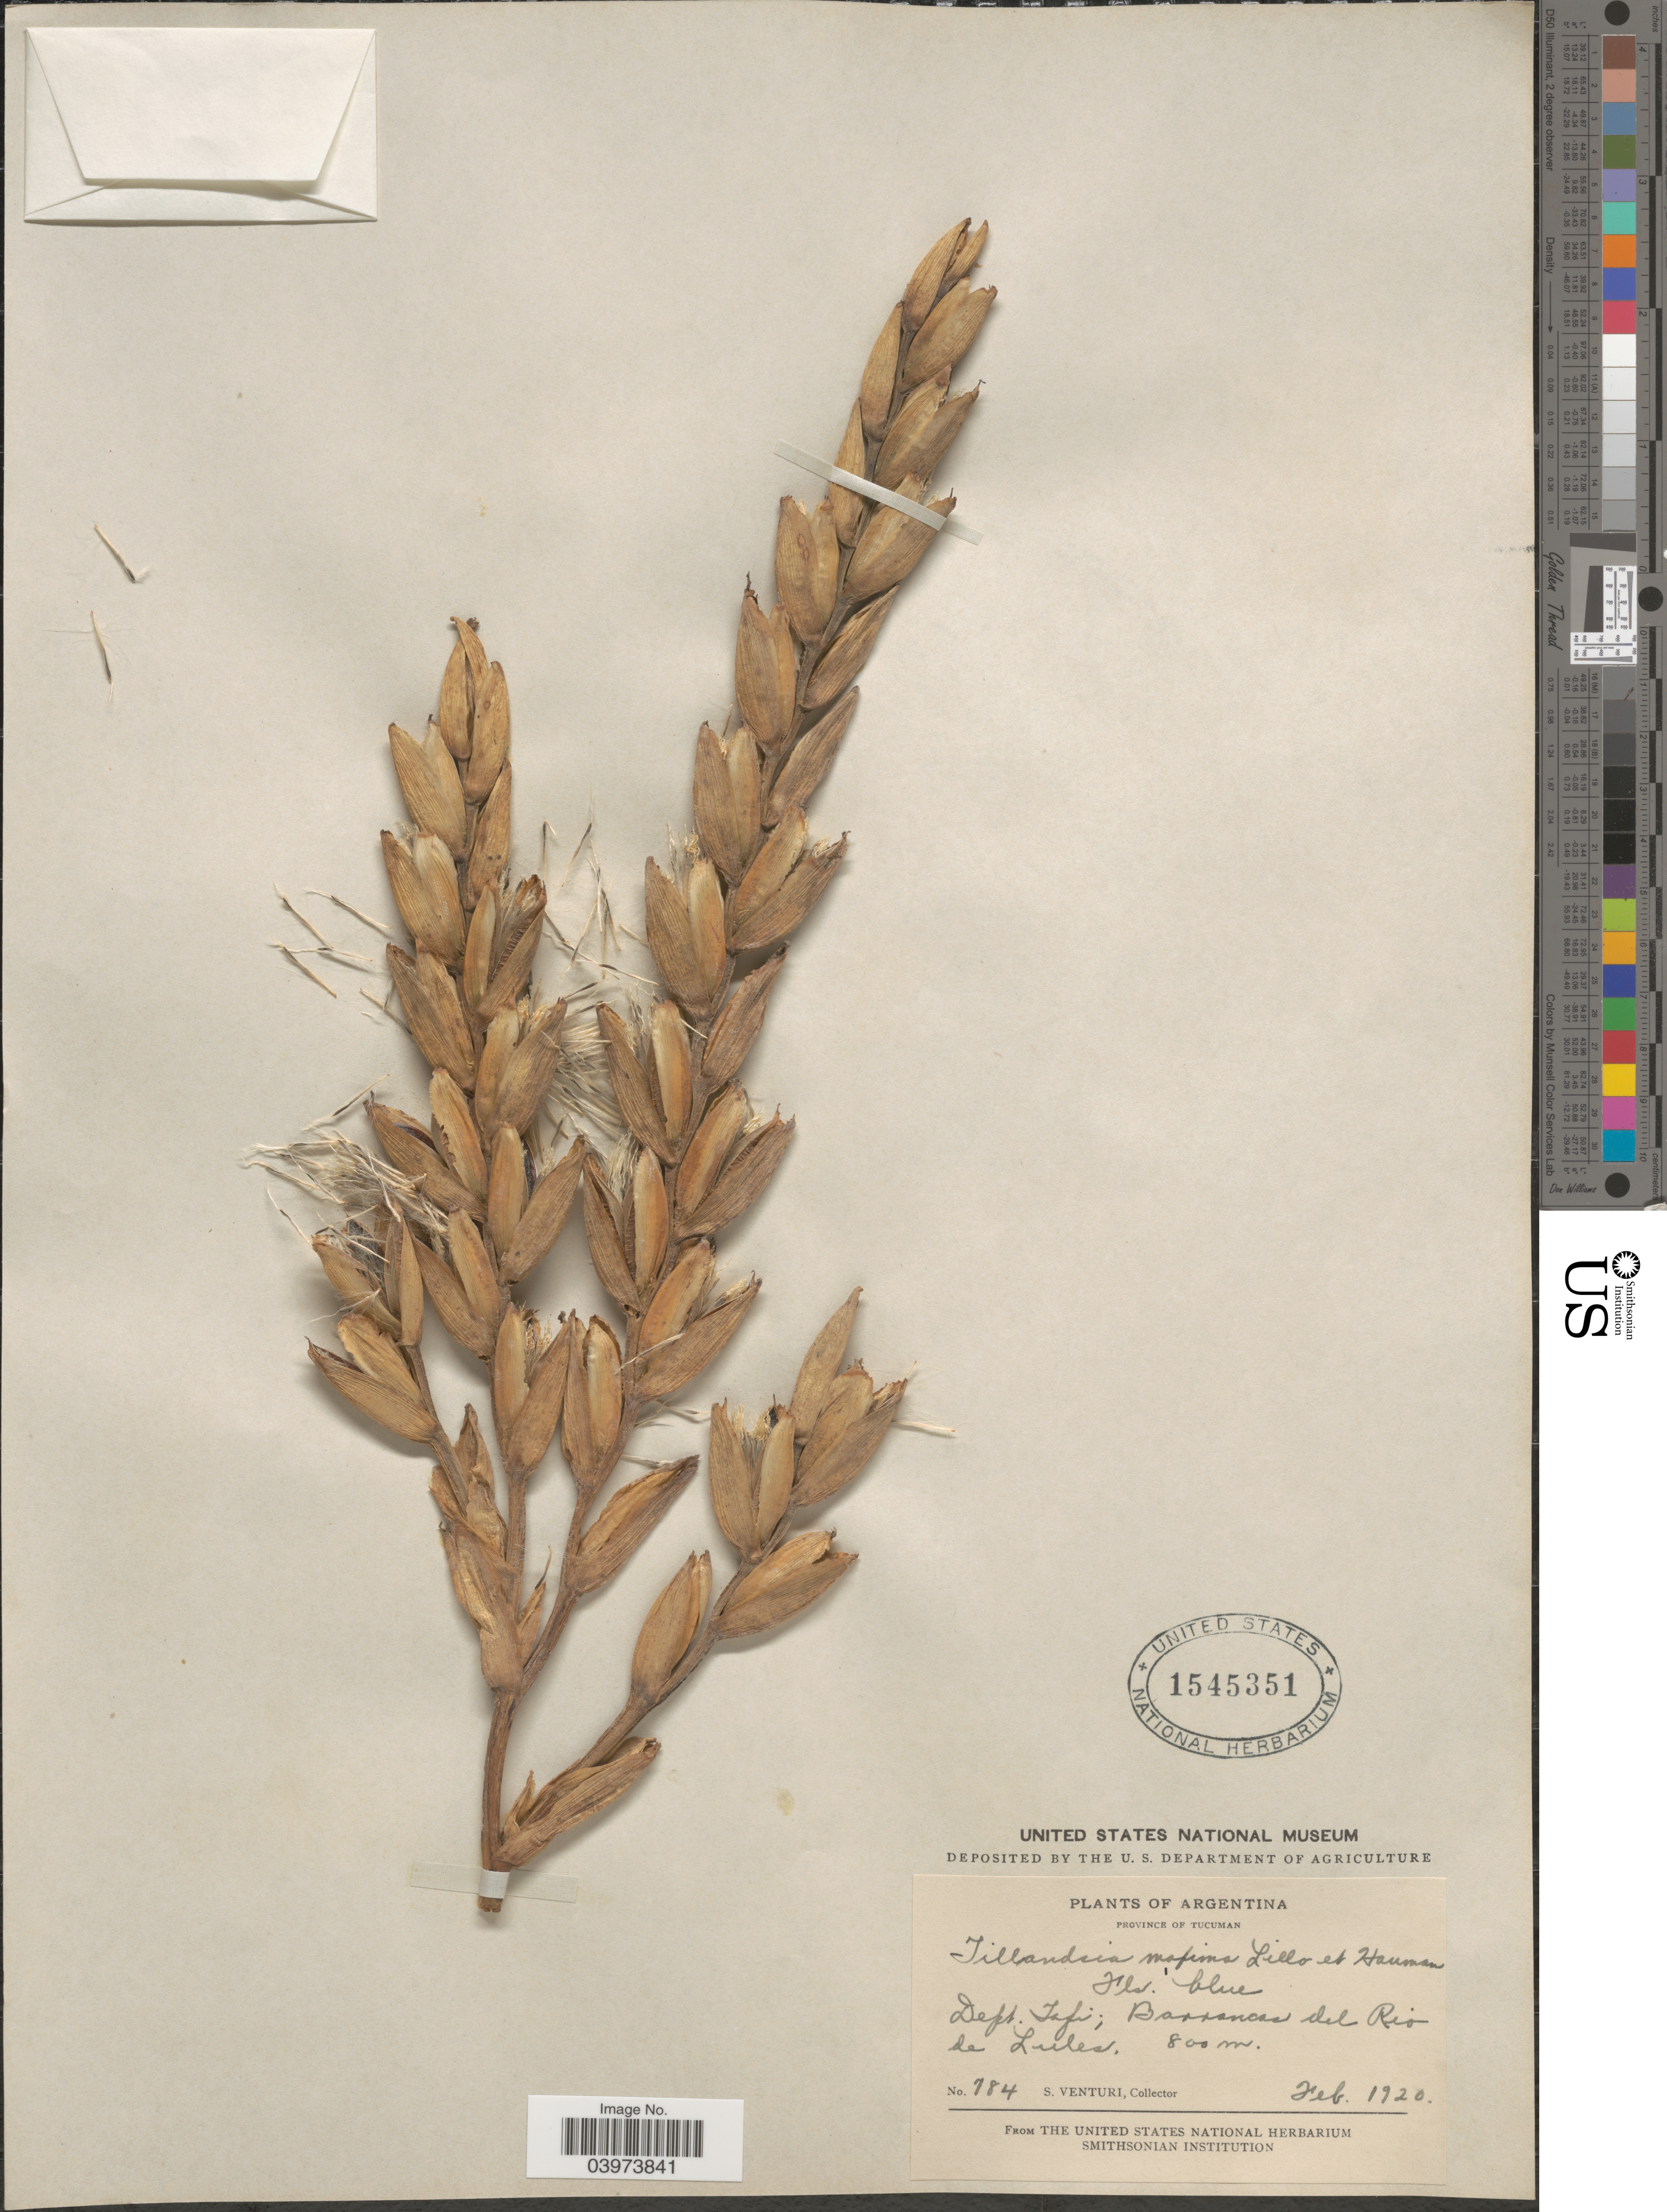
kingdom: Plantae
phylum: Tracheophyta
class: Liliopsida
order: Poales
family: Bromeliaceae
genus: Tillandsia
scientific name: Tillandsia maxima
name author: Lillo & Hauman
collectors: S. Venturi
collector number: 784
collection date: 1920-02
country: Argentina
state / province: Tucuman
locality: Dept. Tafí; Barrancas del Rio de Lules.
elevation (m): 800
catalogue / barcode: US 1545351